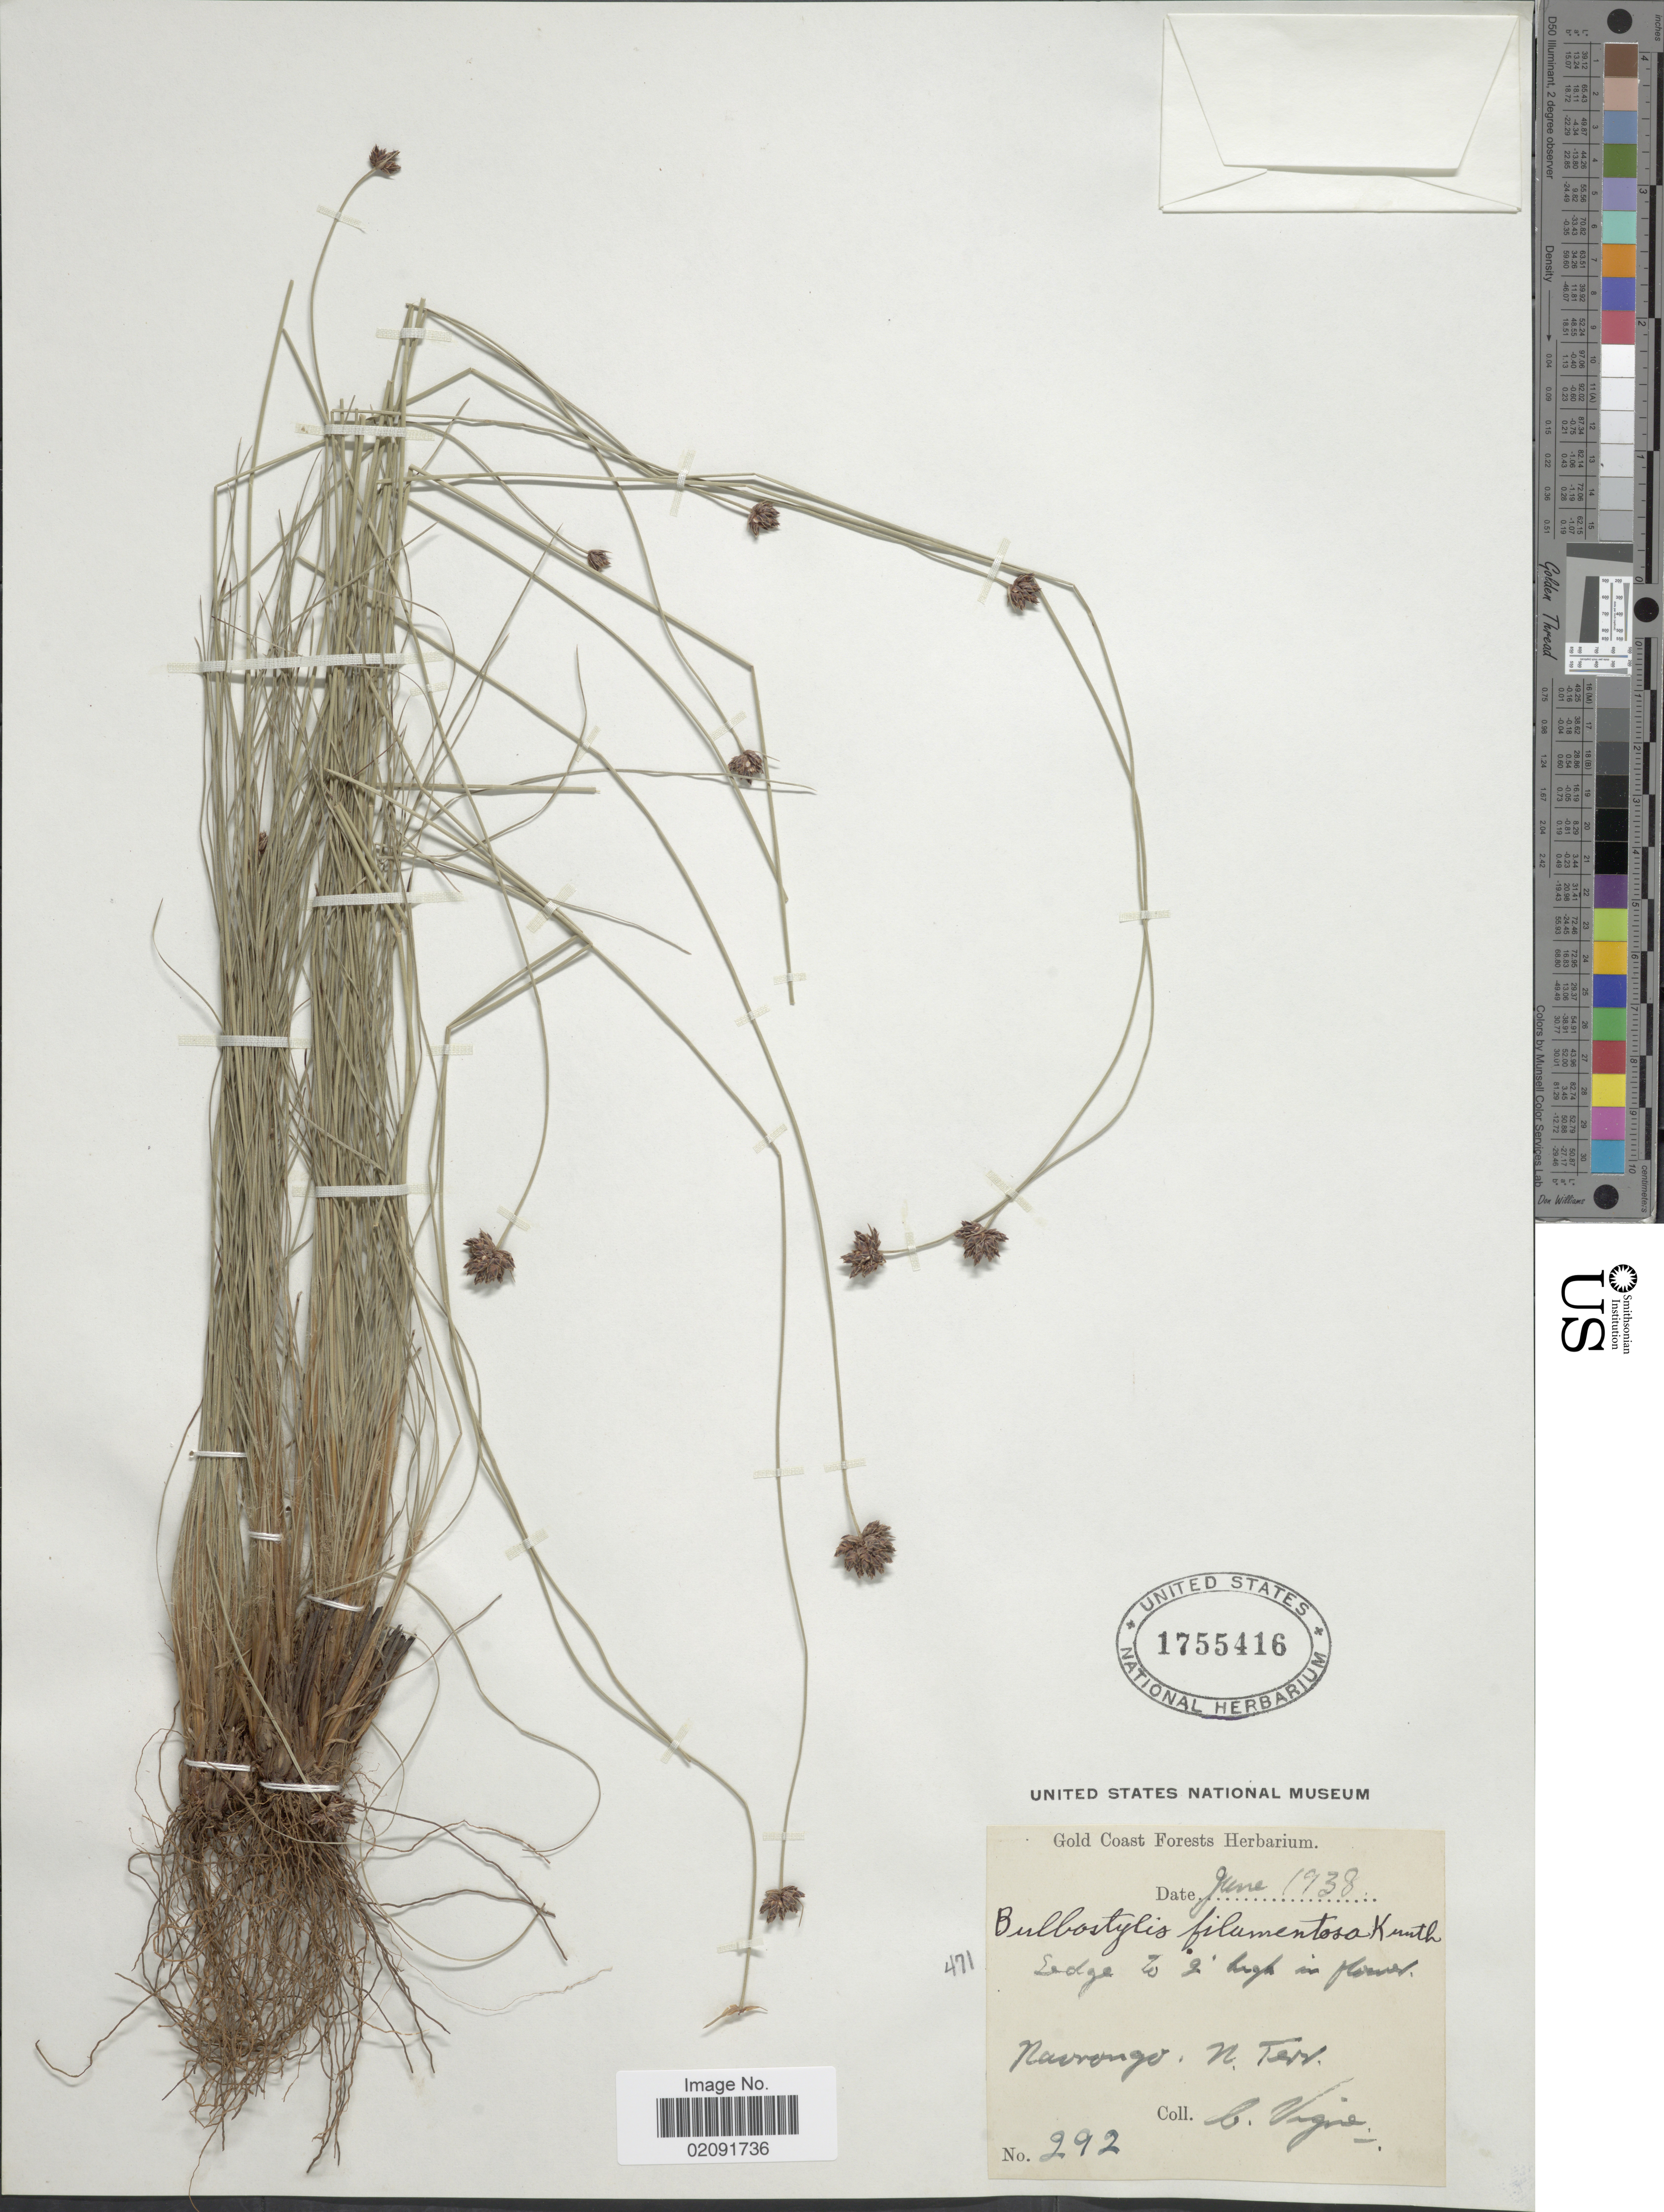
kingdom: Plantae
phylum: Tracheophyta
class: Liliopsida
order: Poales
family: Cyperaceae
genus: Bulbostylis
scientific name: Bulbostylis filamentosa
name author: (Vahl) C.B. Clarke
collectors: C. Vigne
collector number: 292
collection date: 1938-06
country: Ghana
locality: Navrongo. N. Terr.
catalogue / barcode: US 1755416